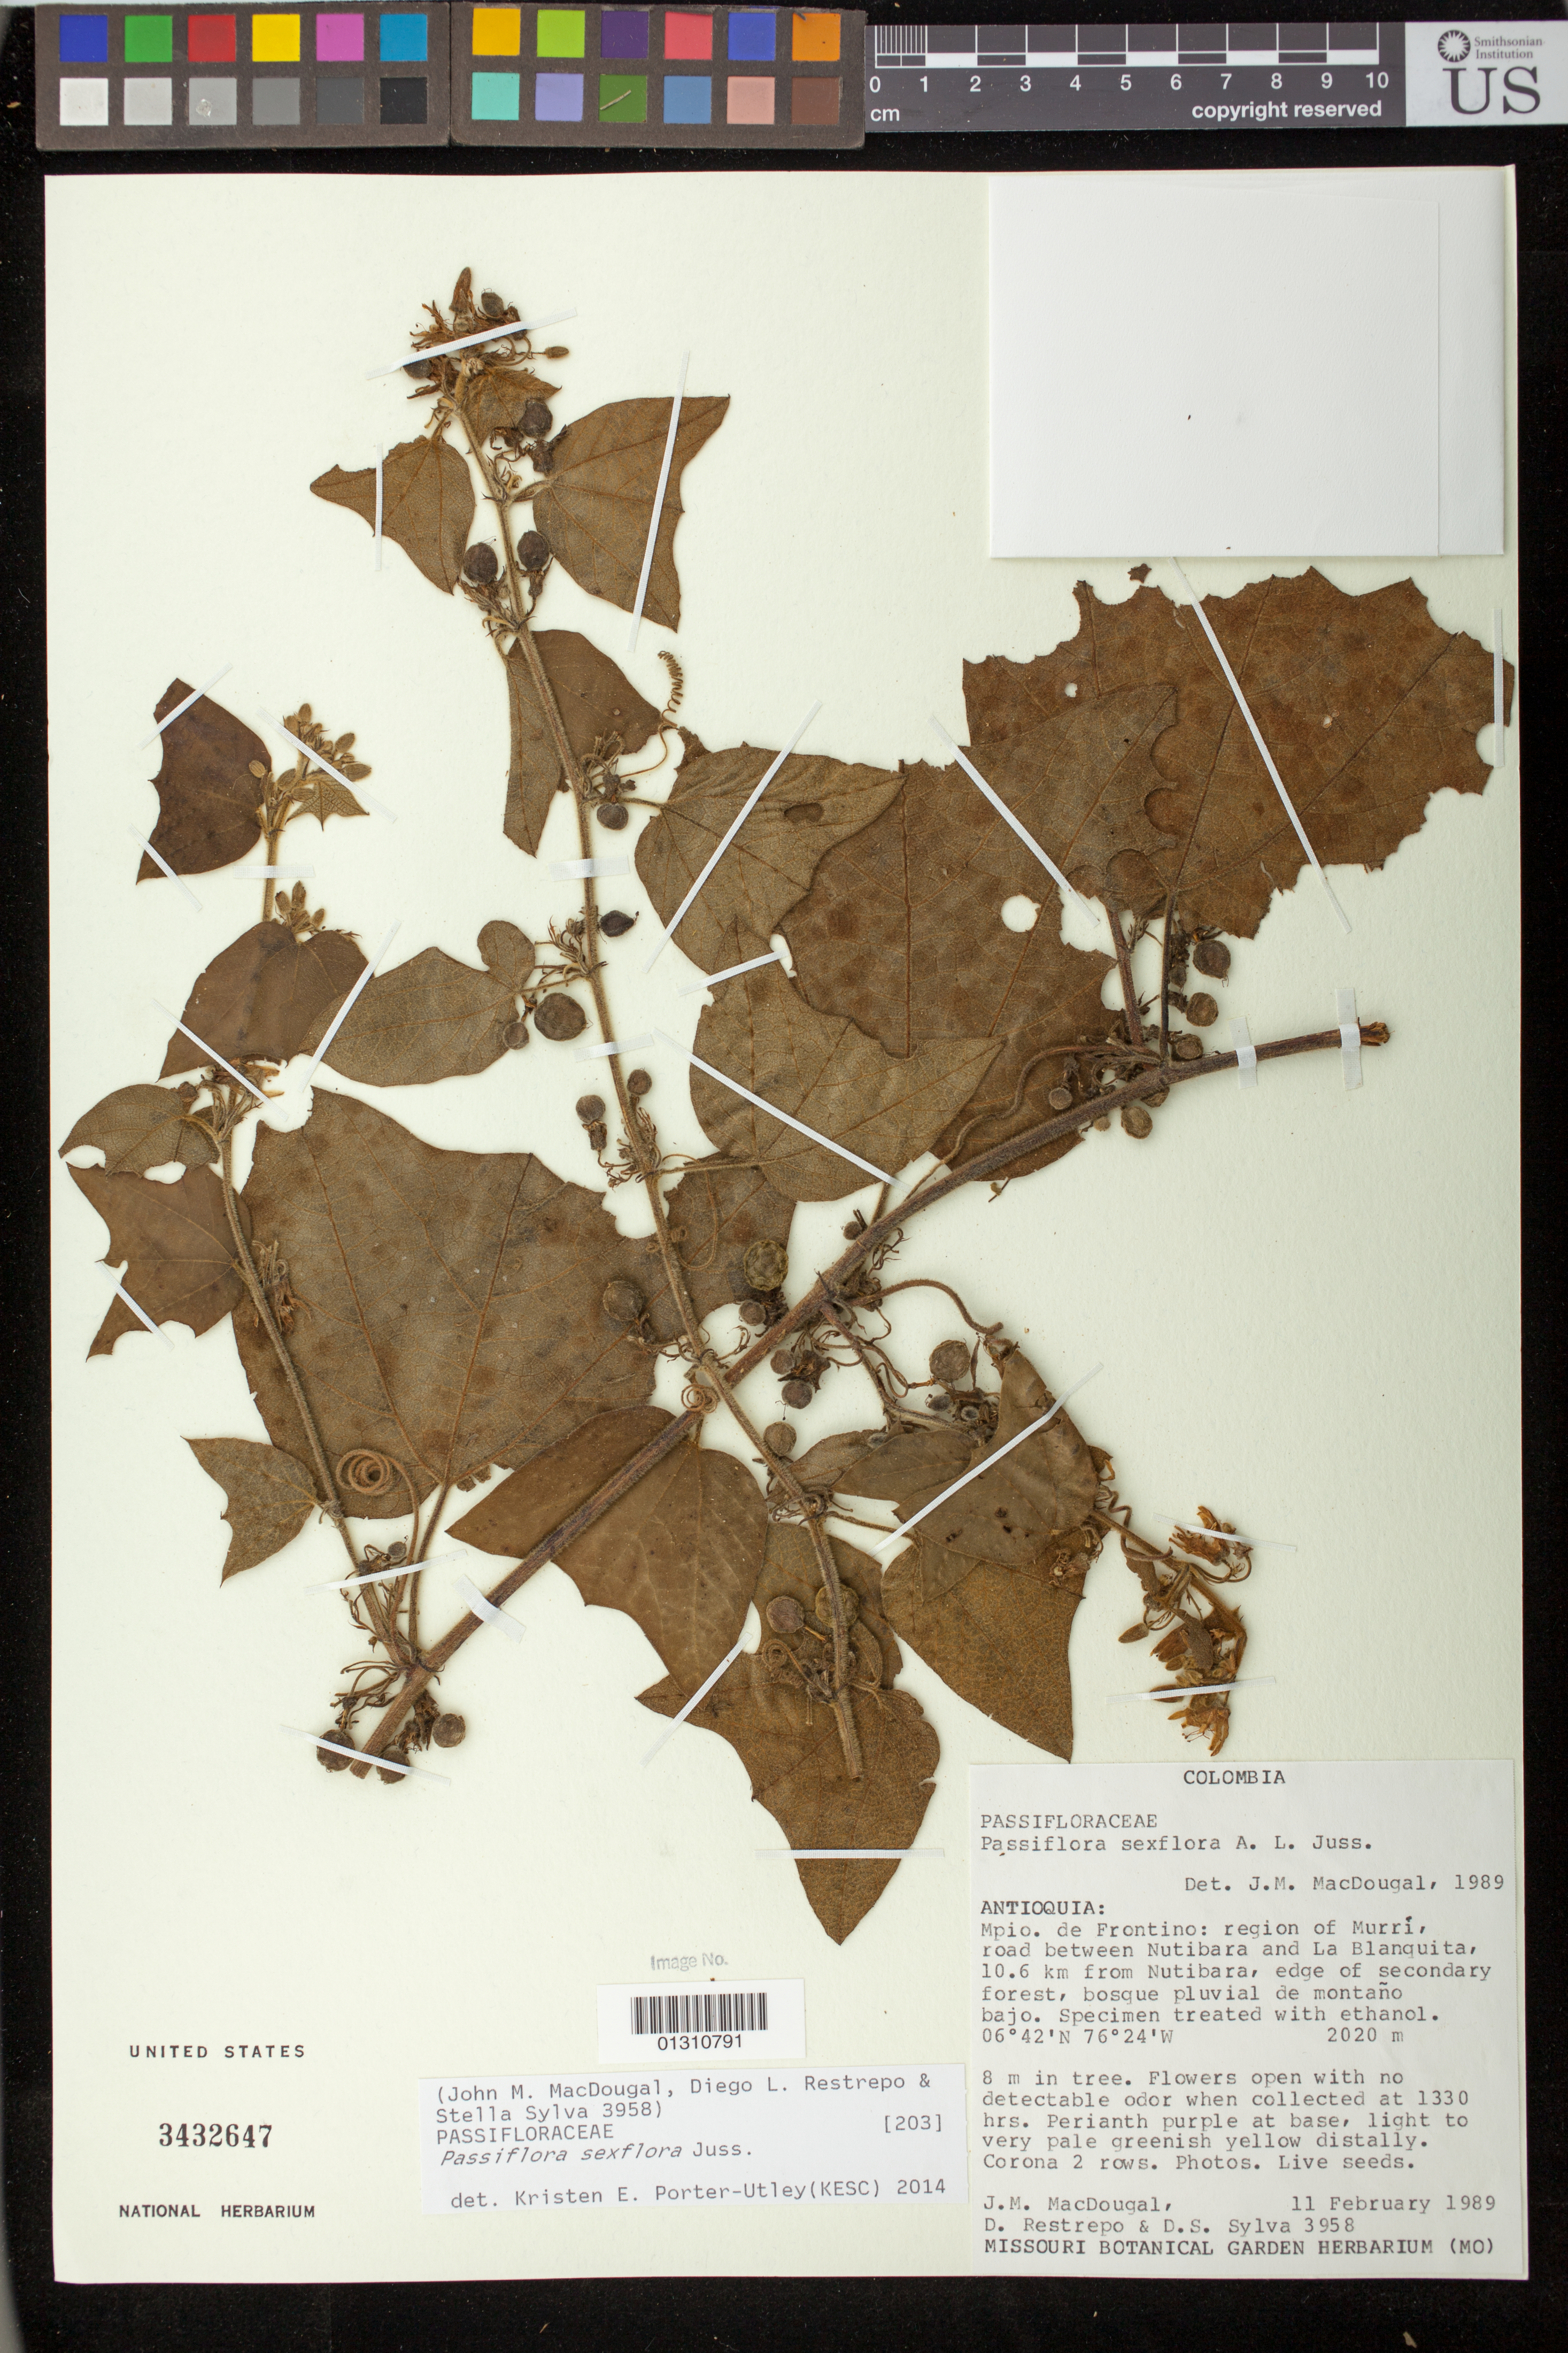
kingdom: Plantae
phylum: Tracheophyta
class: Magnoliopsida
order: Malpighiales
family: Passifloraceae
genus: Passiflora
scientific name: Passiflora sexflora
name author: Juss.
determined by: Porter-Utley, Kristen E.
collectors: J. M. MacDougal, D. Restrepo & D. Sylva S.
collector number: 3958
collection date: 1989-02-10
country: Colombia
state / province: Antioquia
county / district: Frontino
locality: Mun of Frontino, region of Murri, road between Nutibara and la Blanquita, 10 km from Nutibara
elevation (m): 2020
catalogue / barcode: US 3432647